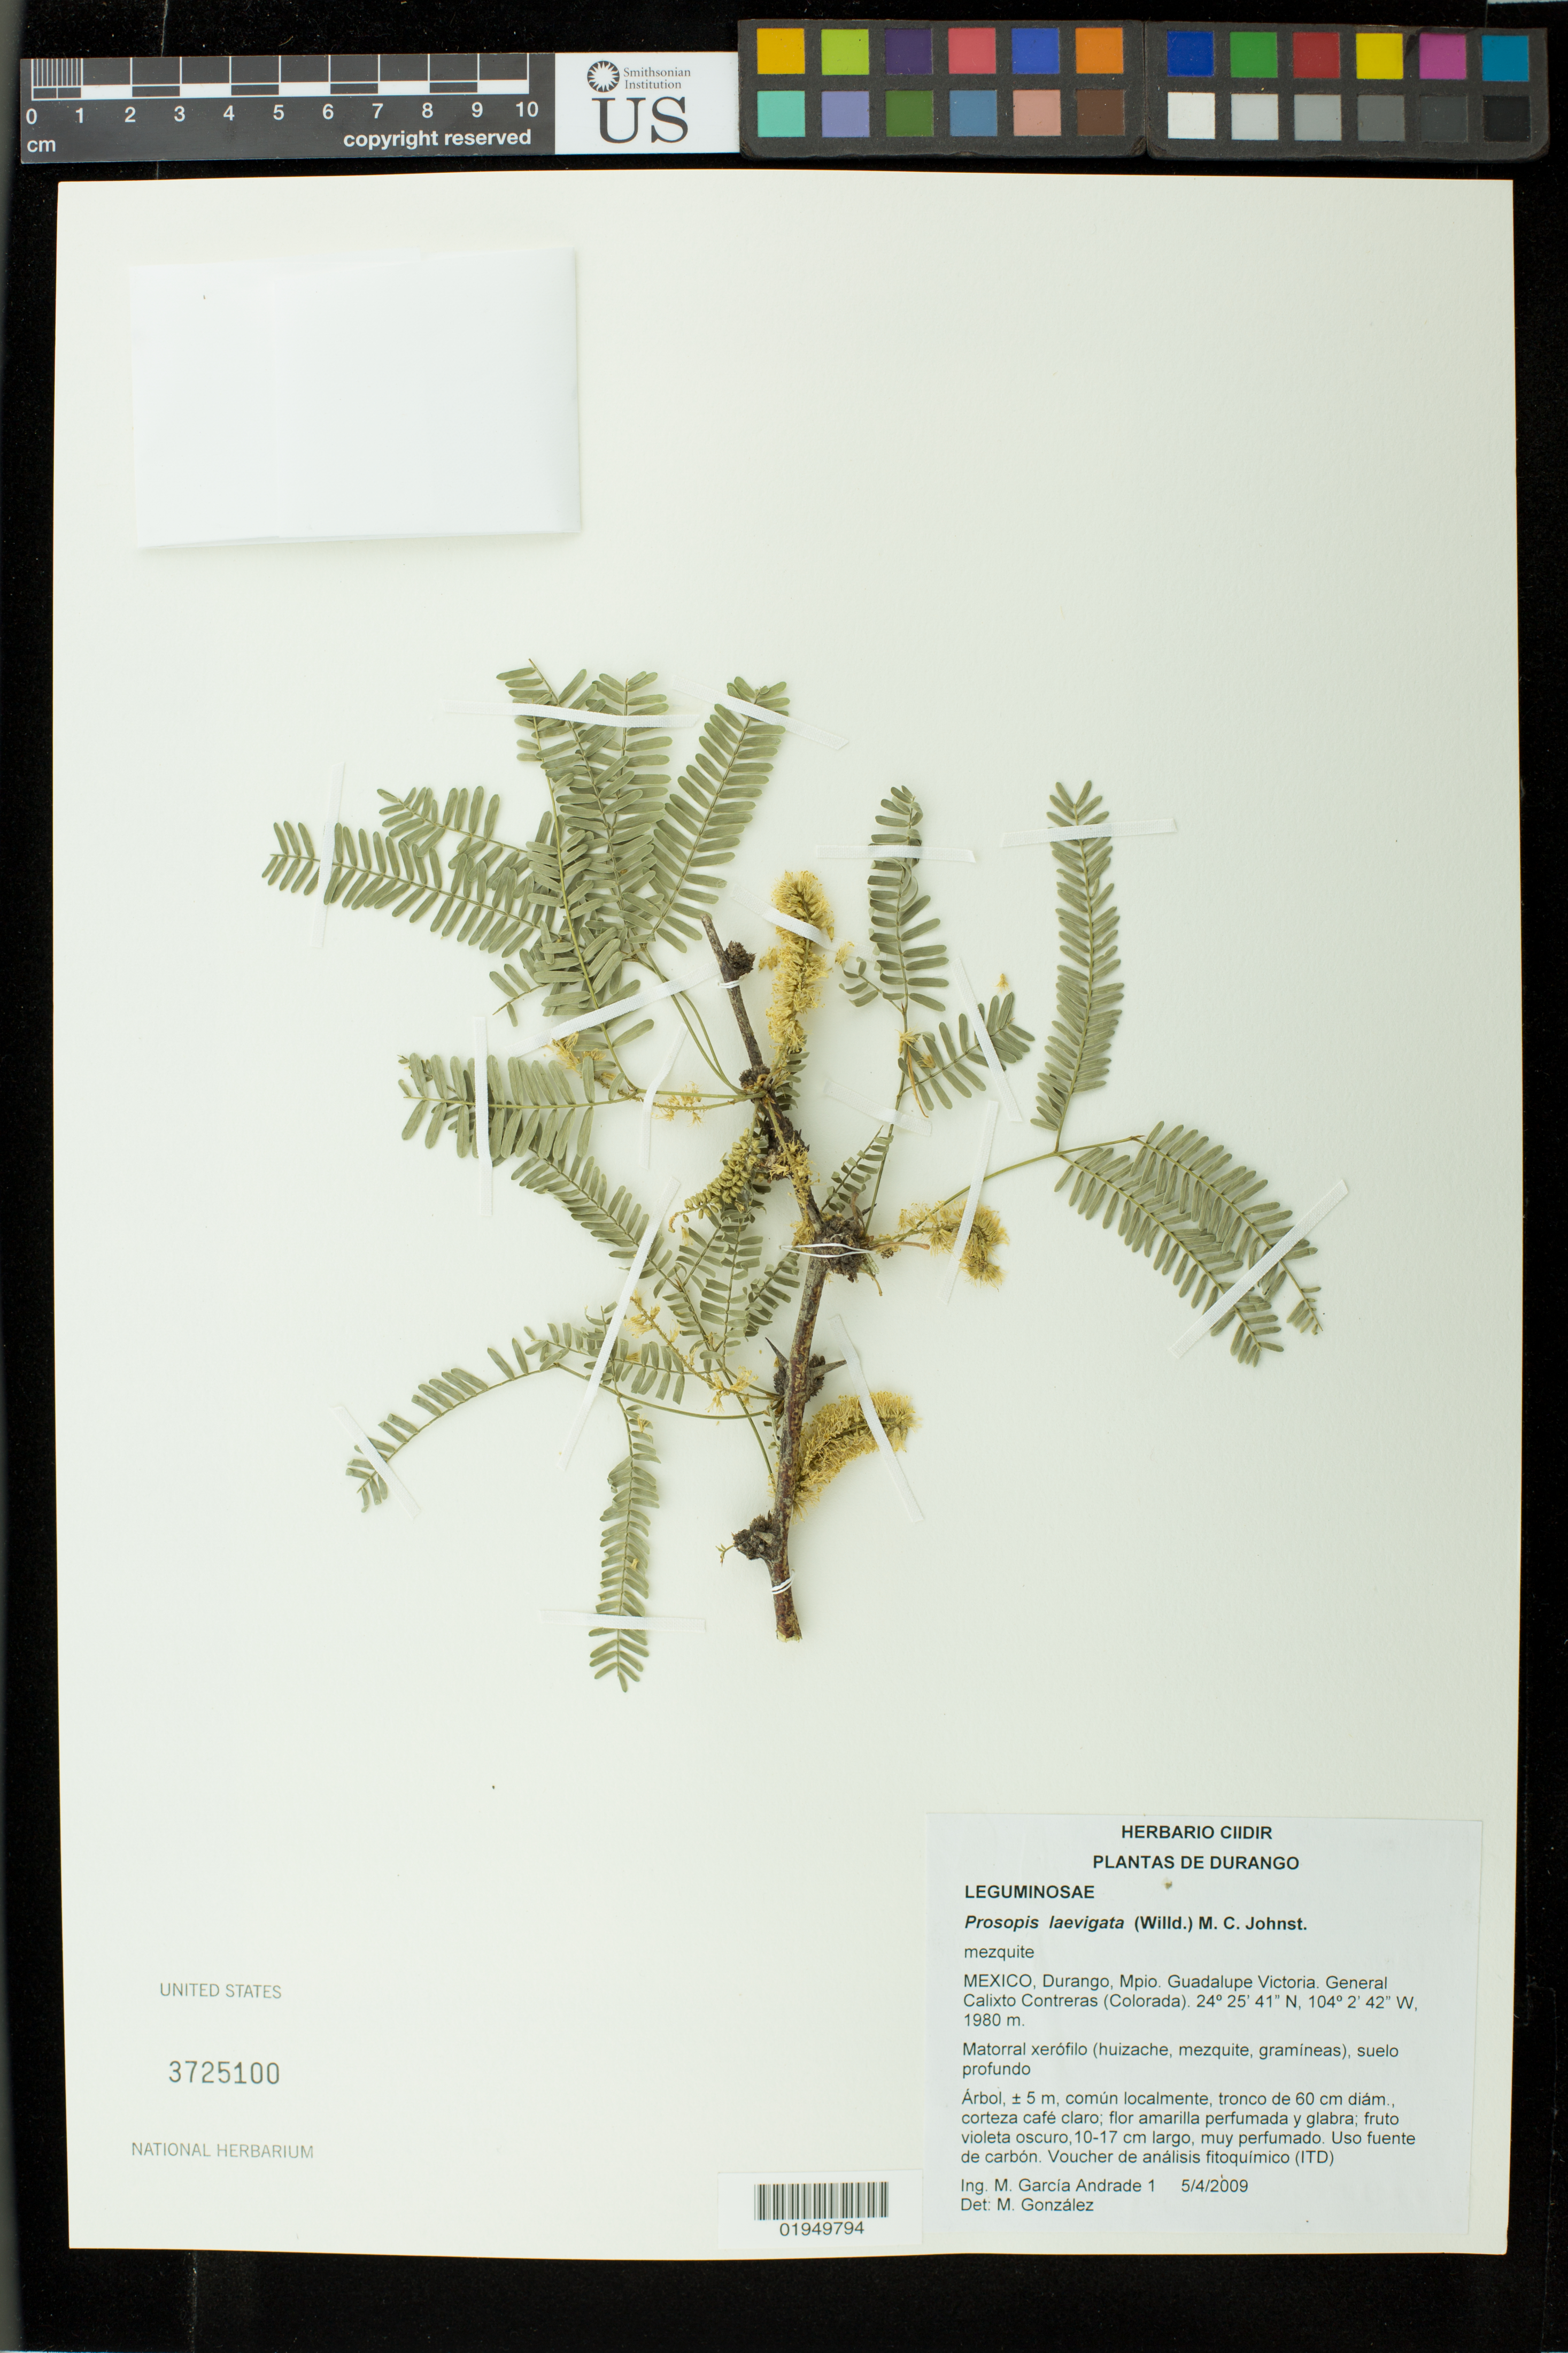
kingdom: Plantae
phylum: Tracheophyta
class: Magnoliopsida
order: Fabales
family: Fabaceae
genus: Neltuma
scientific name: Neltuma laevigata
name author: (Humb. & Bonpl. ex Willd.) Britton & Rose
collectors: M. Andrade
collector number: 1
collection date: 2009-04-05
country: Mexico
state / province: Durango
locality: Mpio. Guadalupe Victoria. General Calixto Contreras (Colorado).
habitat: Matorral xerofilo (huizache, mezquite, gramineas), suelo profundo.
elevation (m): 1980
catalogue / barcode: US 3725100